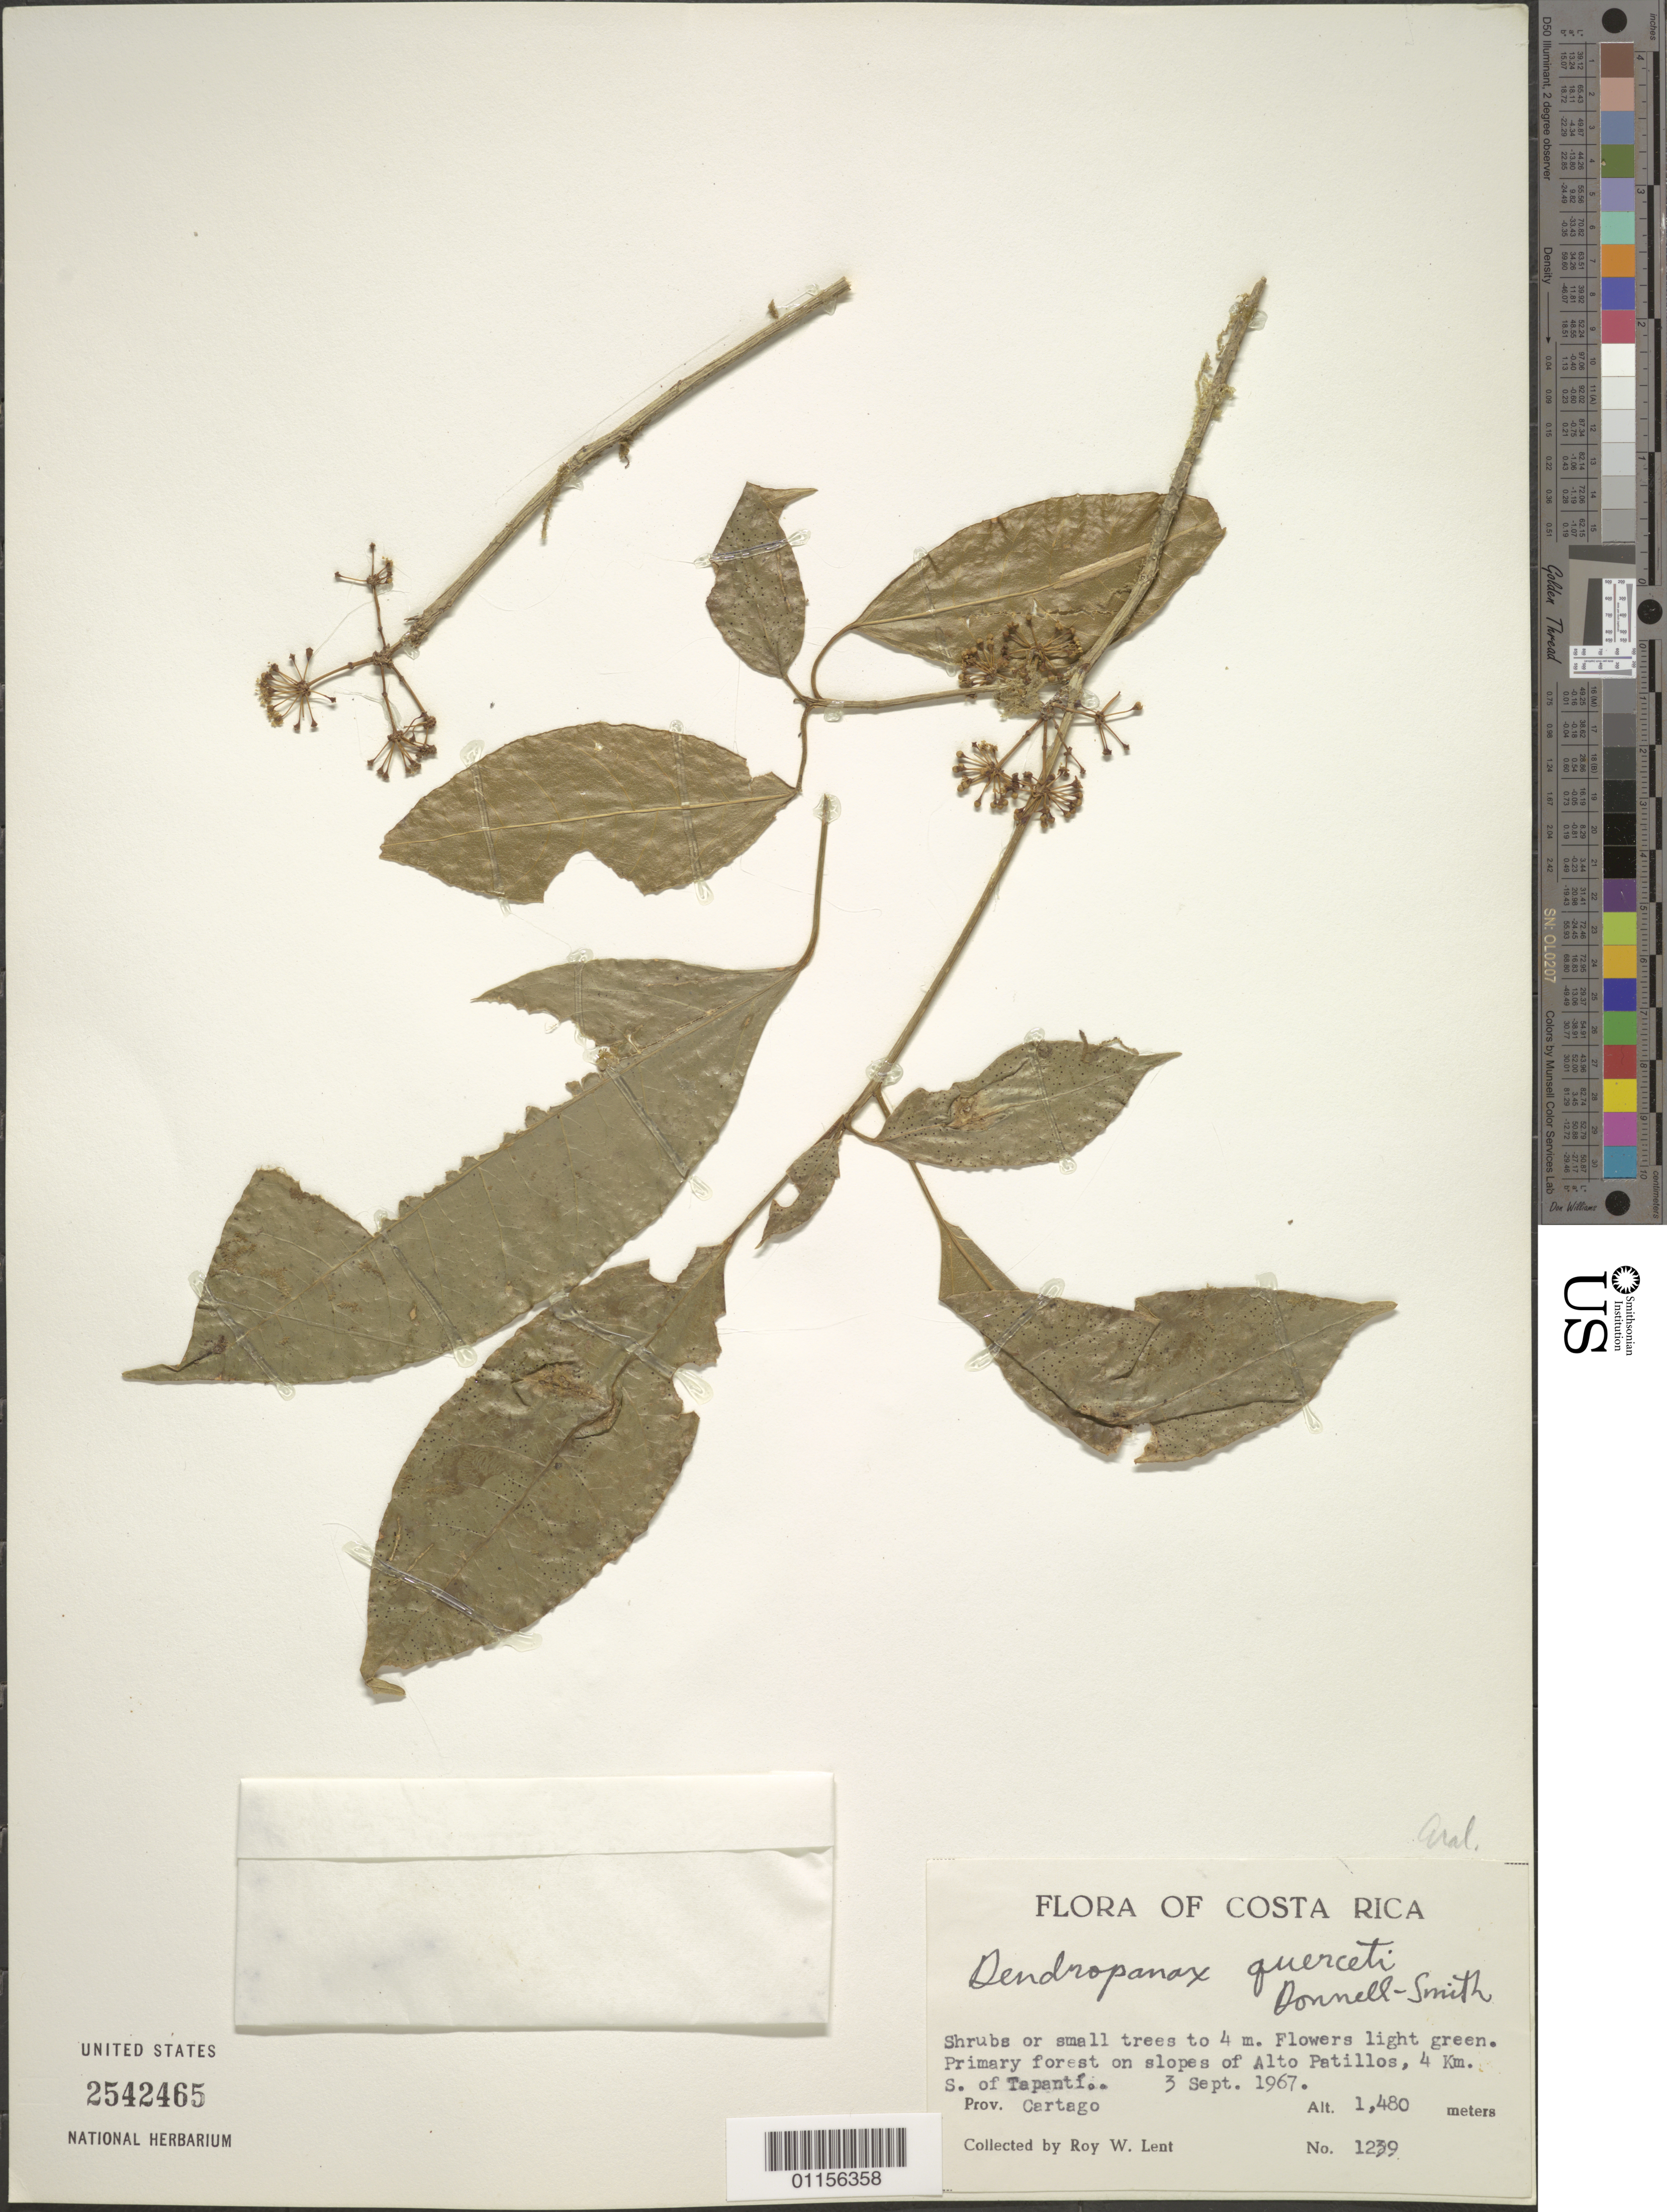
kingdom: Plantae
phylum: Tracheophyta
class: Magnoliopsida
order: Apiales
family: Araliaceae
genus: Dendropanax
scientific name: Dendropanax querceti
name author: Donn. Sm.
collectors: R. W. Lent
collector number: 1239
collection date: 1967-09-03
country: Costa Rica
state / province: Cartago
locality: Slopes of Alto Patillos, 4 km S of Tapanti.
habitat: Shrubs or small trees, in primary forest.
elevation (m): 1480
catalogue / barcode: US 2542465